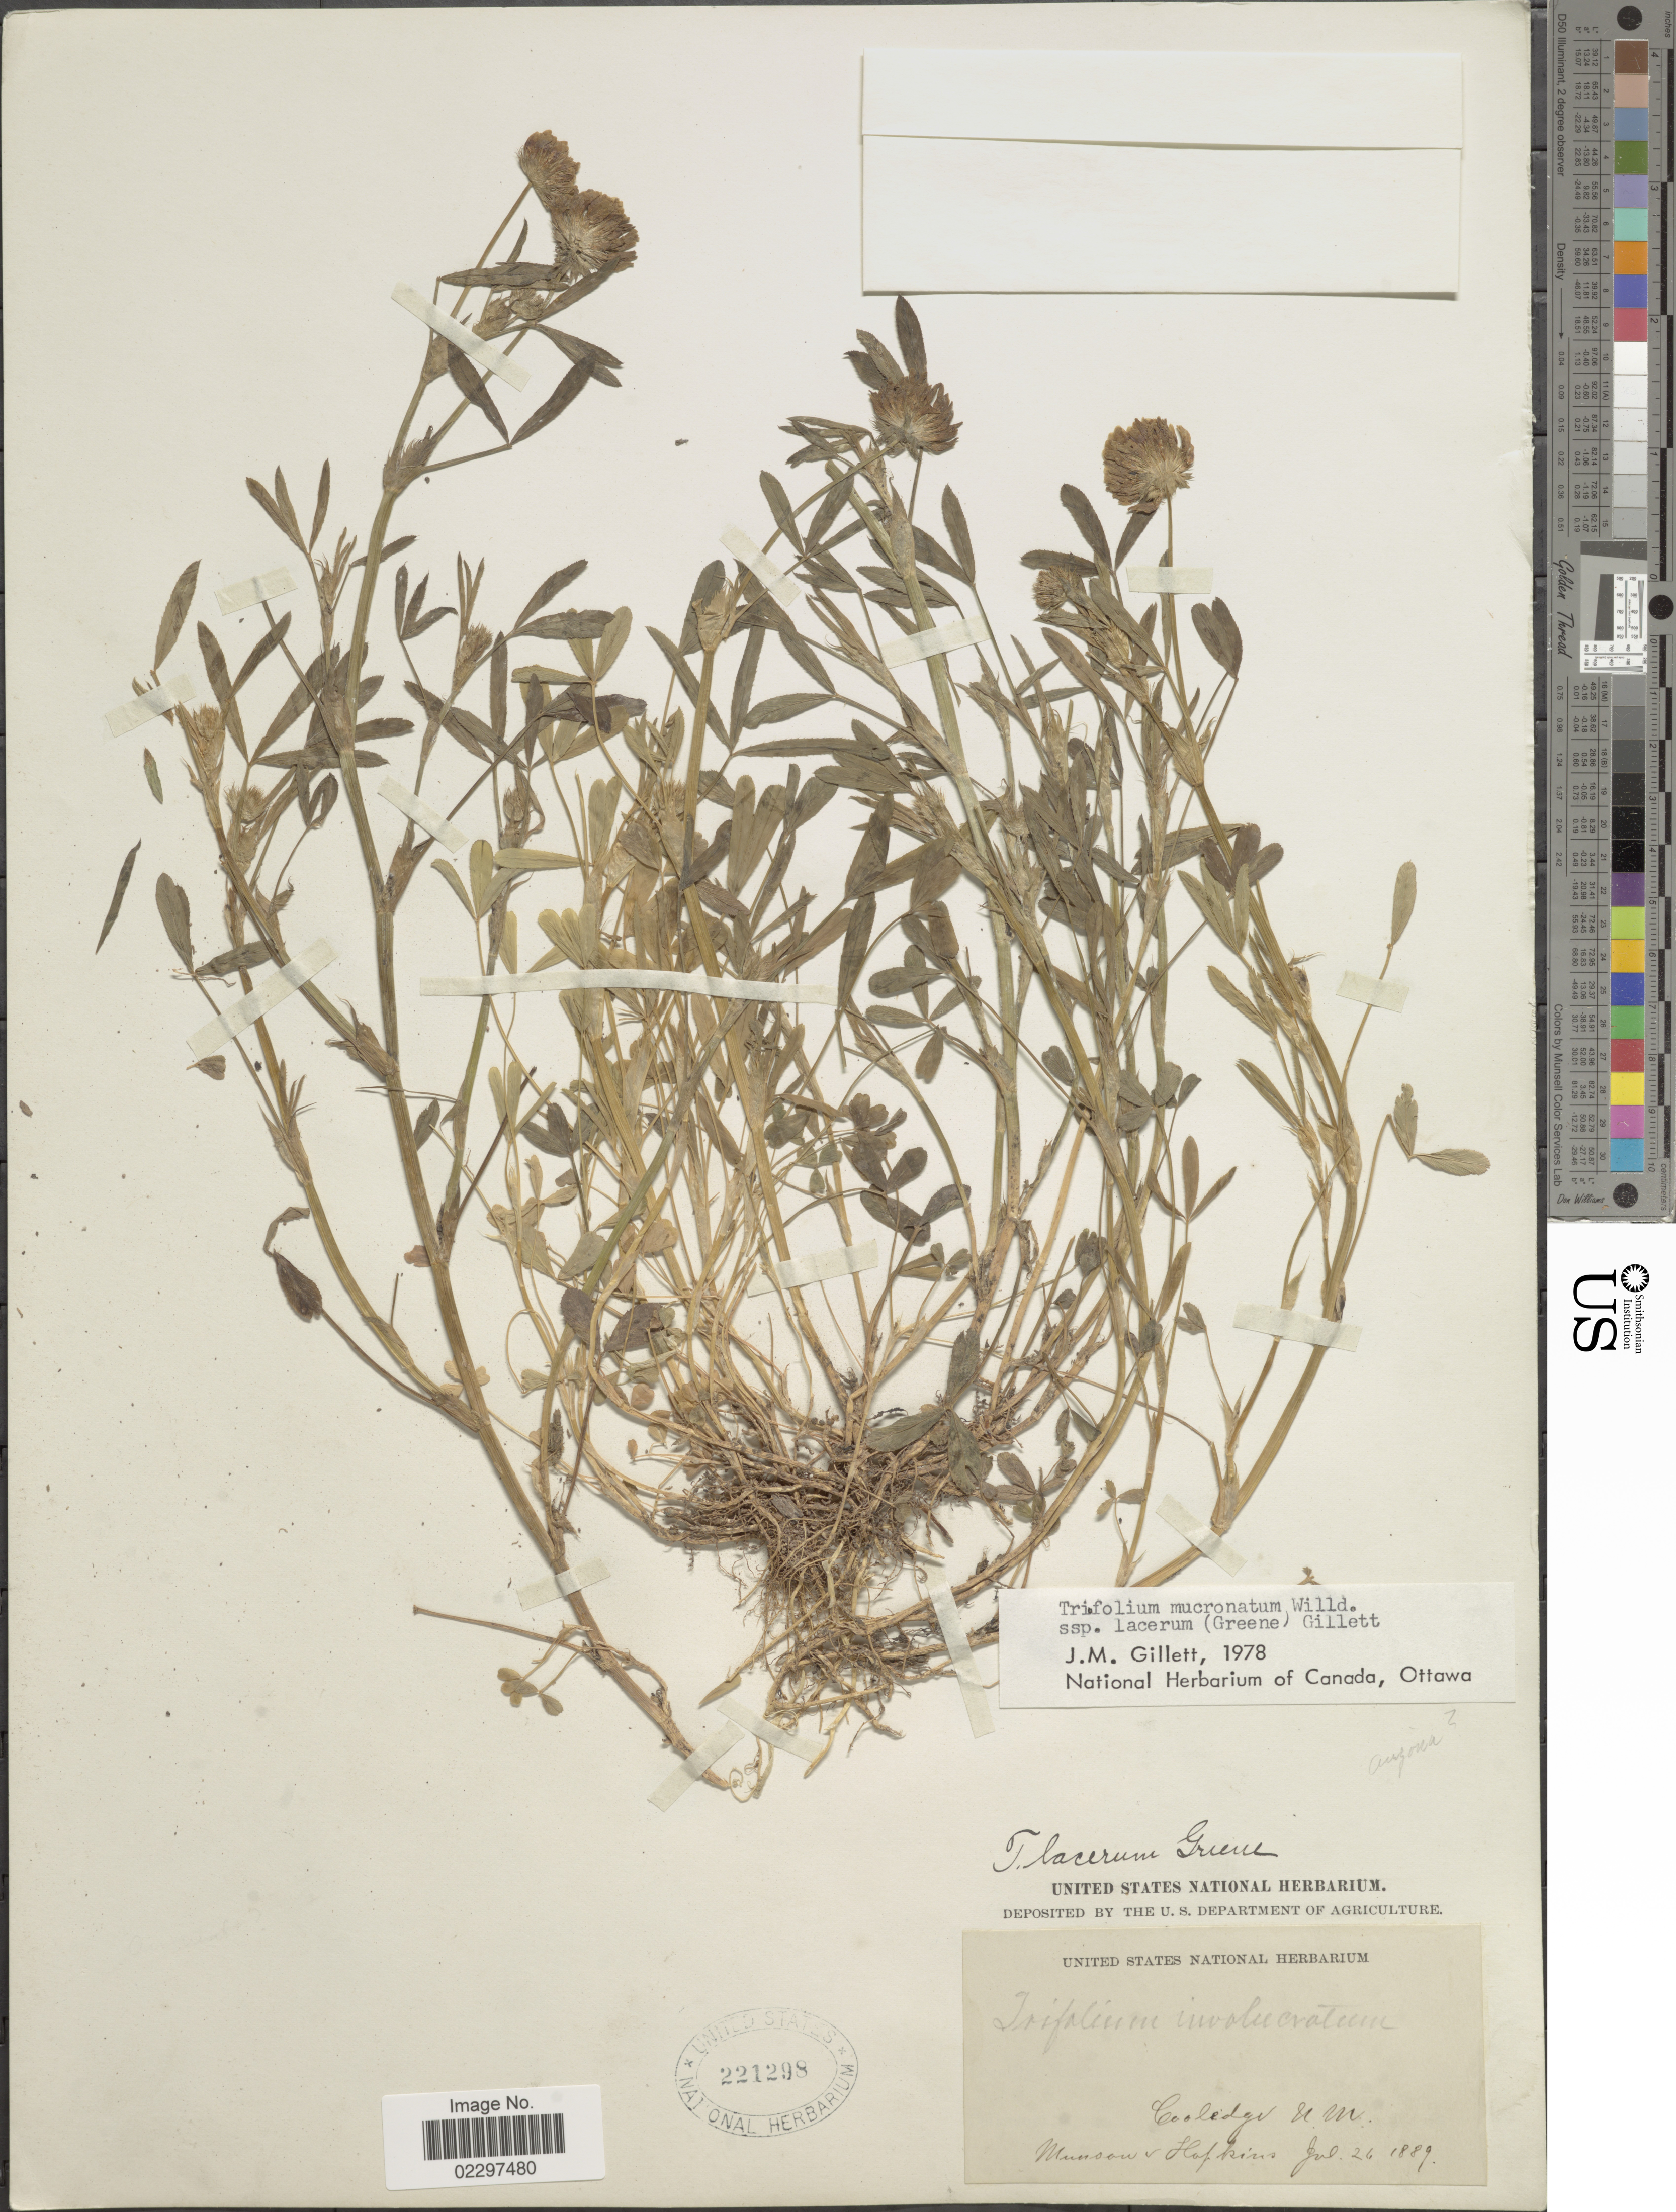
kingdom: Plantae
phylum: Tracheophyta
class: Magnoliopsida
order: Fabales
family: Fabaceae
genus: Trifolium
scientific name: Trifolium mucronatum subsp. lacerum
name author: Willd. ex Spreng.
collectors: -. Munson & -- Hopkins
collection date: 1889-07-26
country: United States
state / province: New Mexico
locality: Cooledge N.M.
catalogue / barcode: US 221298